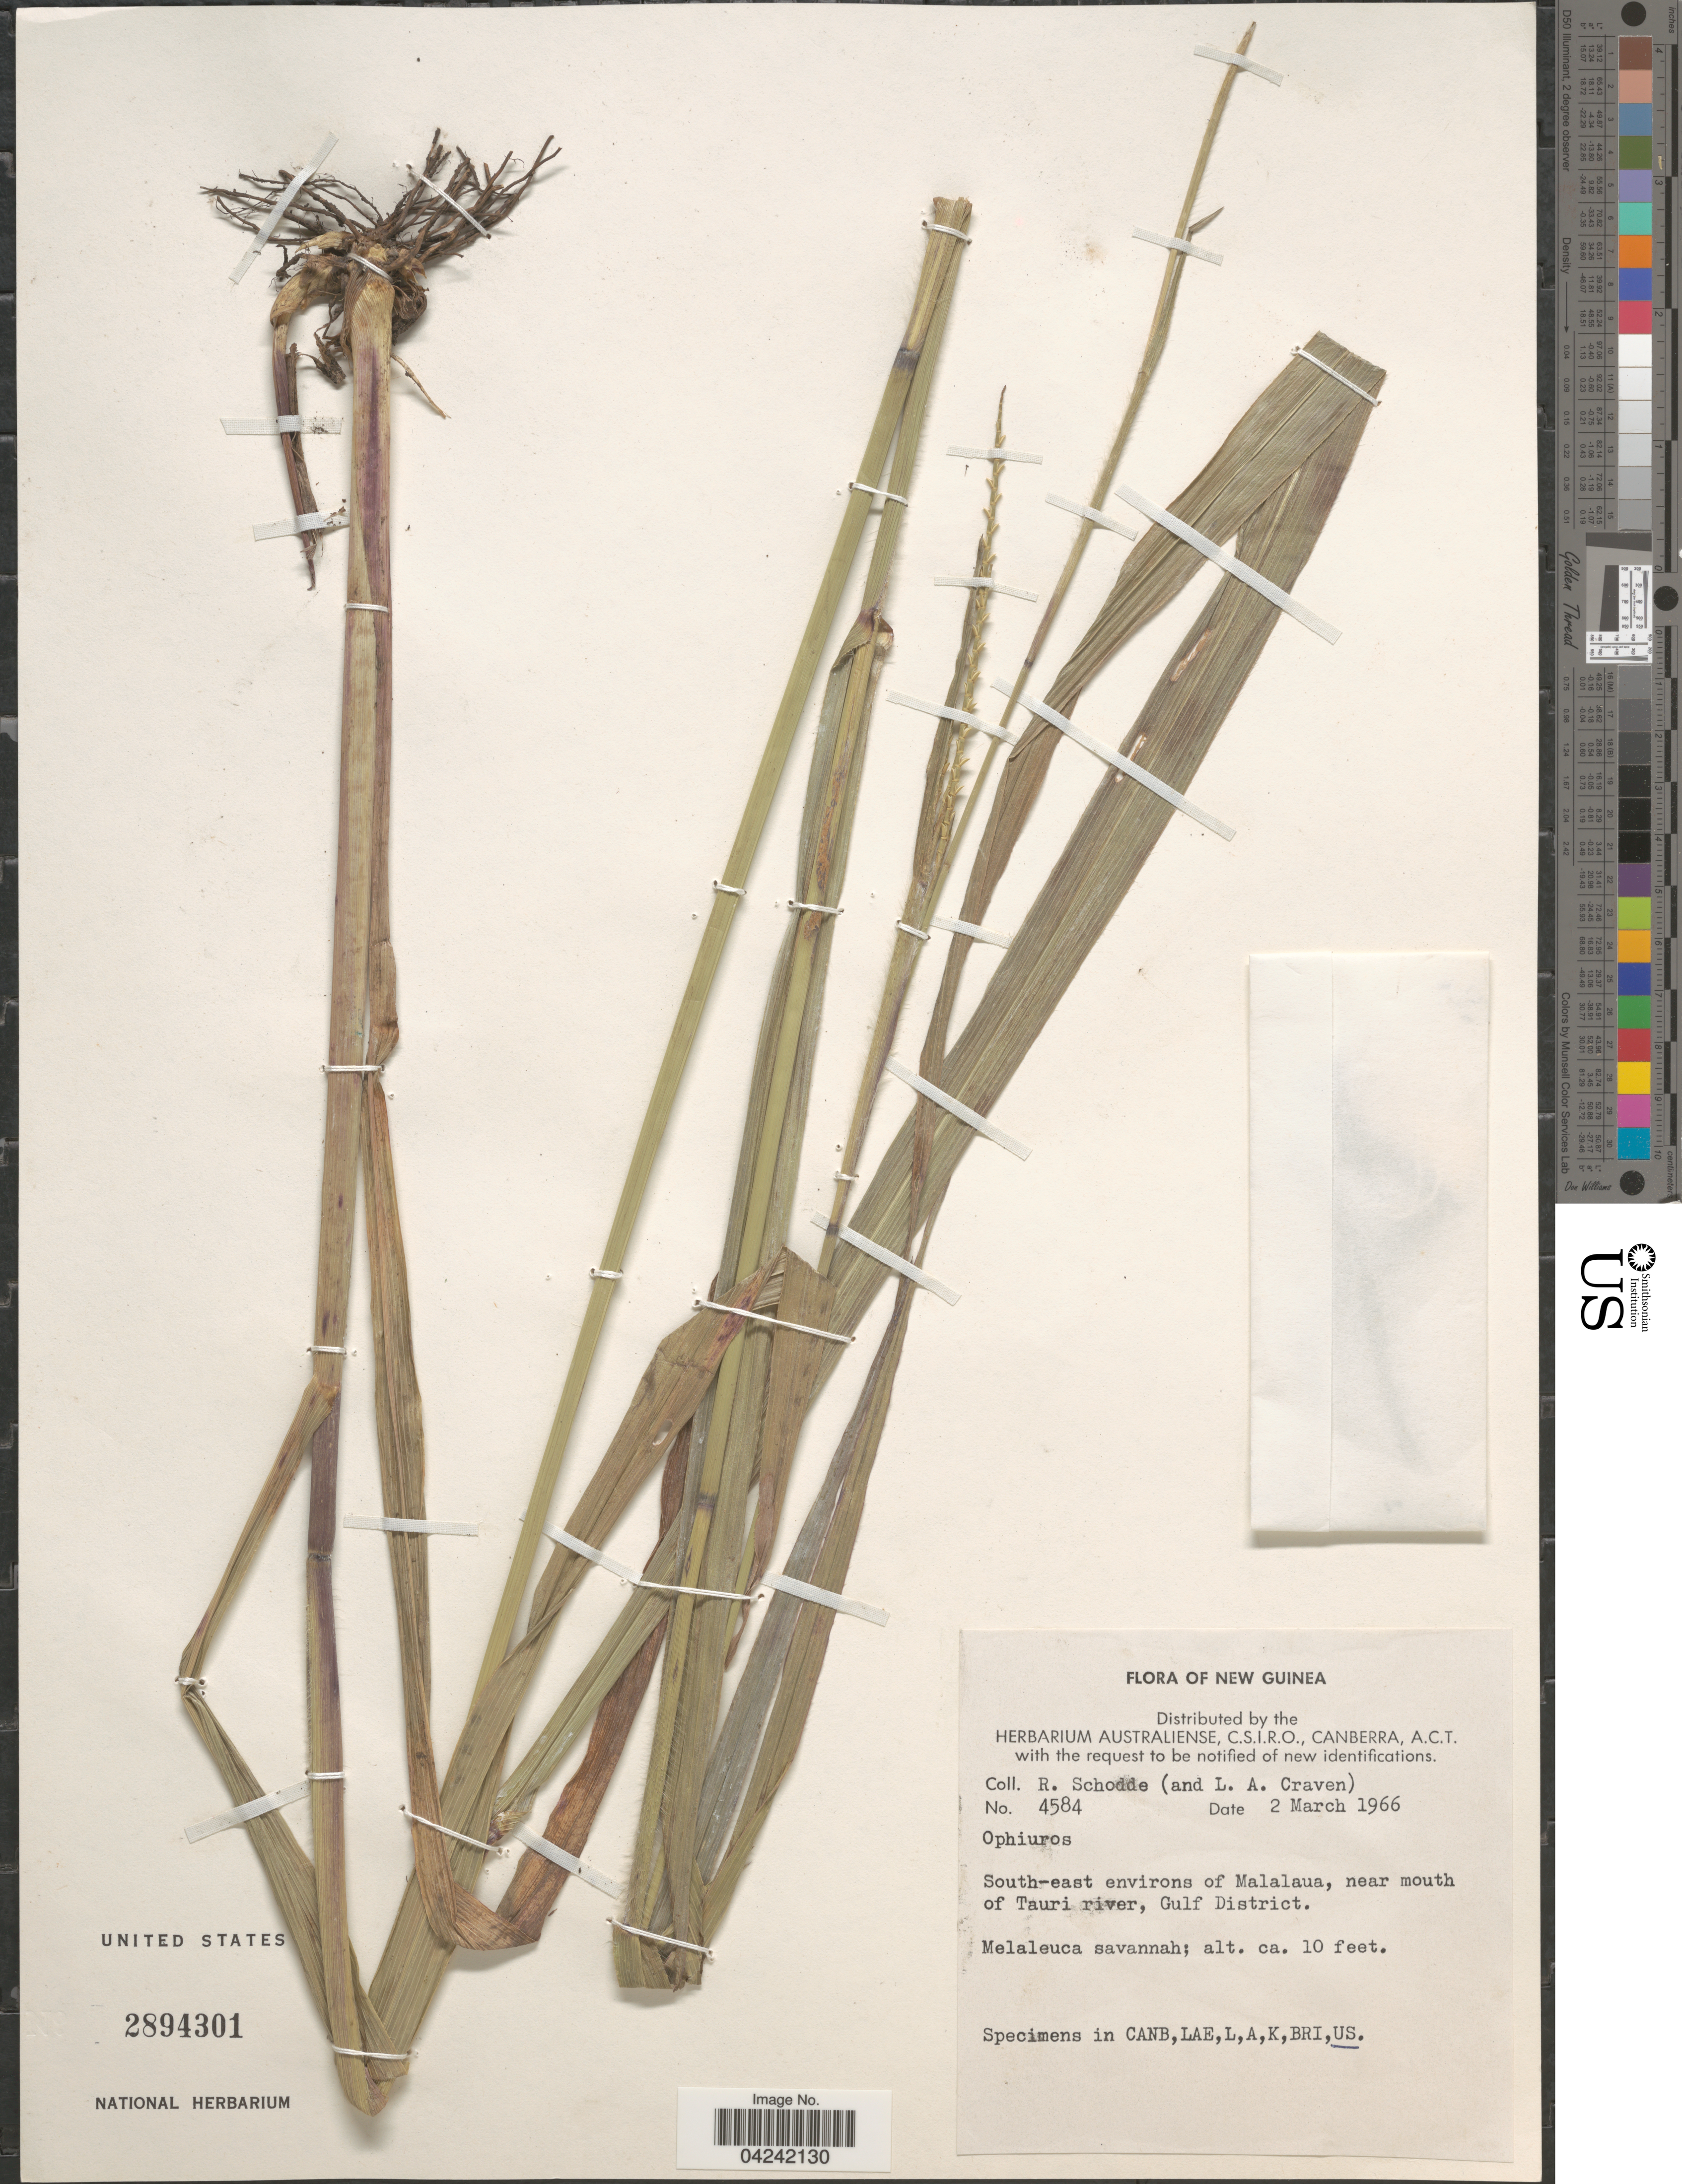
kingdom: Plantae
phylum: Tracheophyta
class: Liliopsida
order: Poales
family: Poaceae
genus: Ophiuros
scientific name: Ophiuros sp.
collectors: R. Schodde & L. A. Craven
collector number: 4584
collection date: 1966-03-02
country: Papua New Guinea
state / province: Gulf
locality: New Guinea. South-east environs of Malalaua, near mouth of Tauri river, Gulf District.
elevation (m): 3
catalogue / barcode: US 2894301